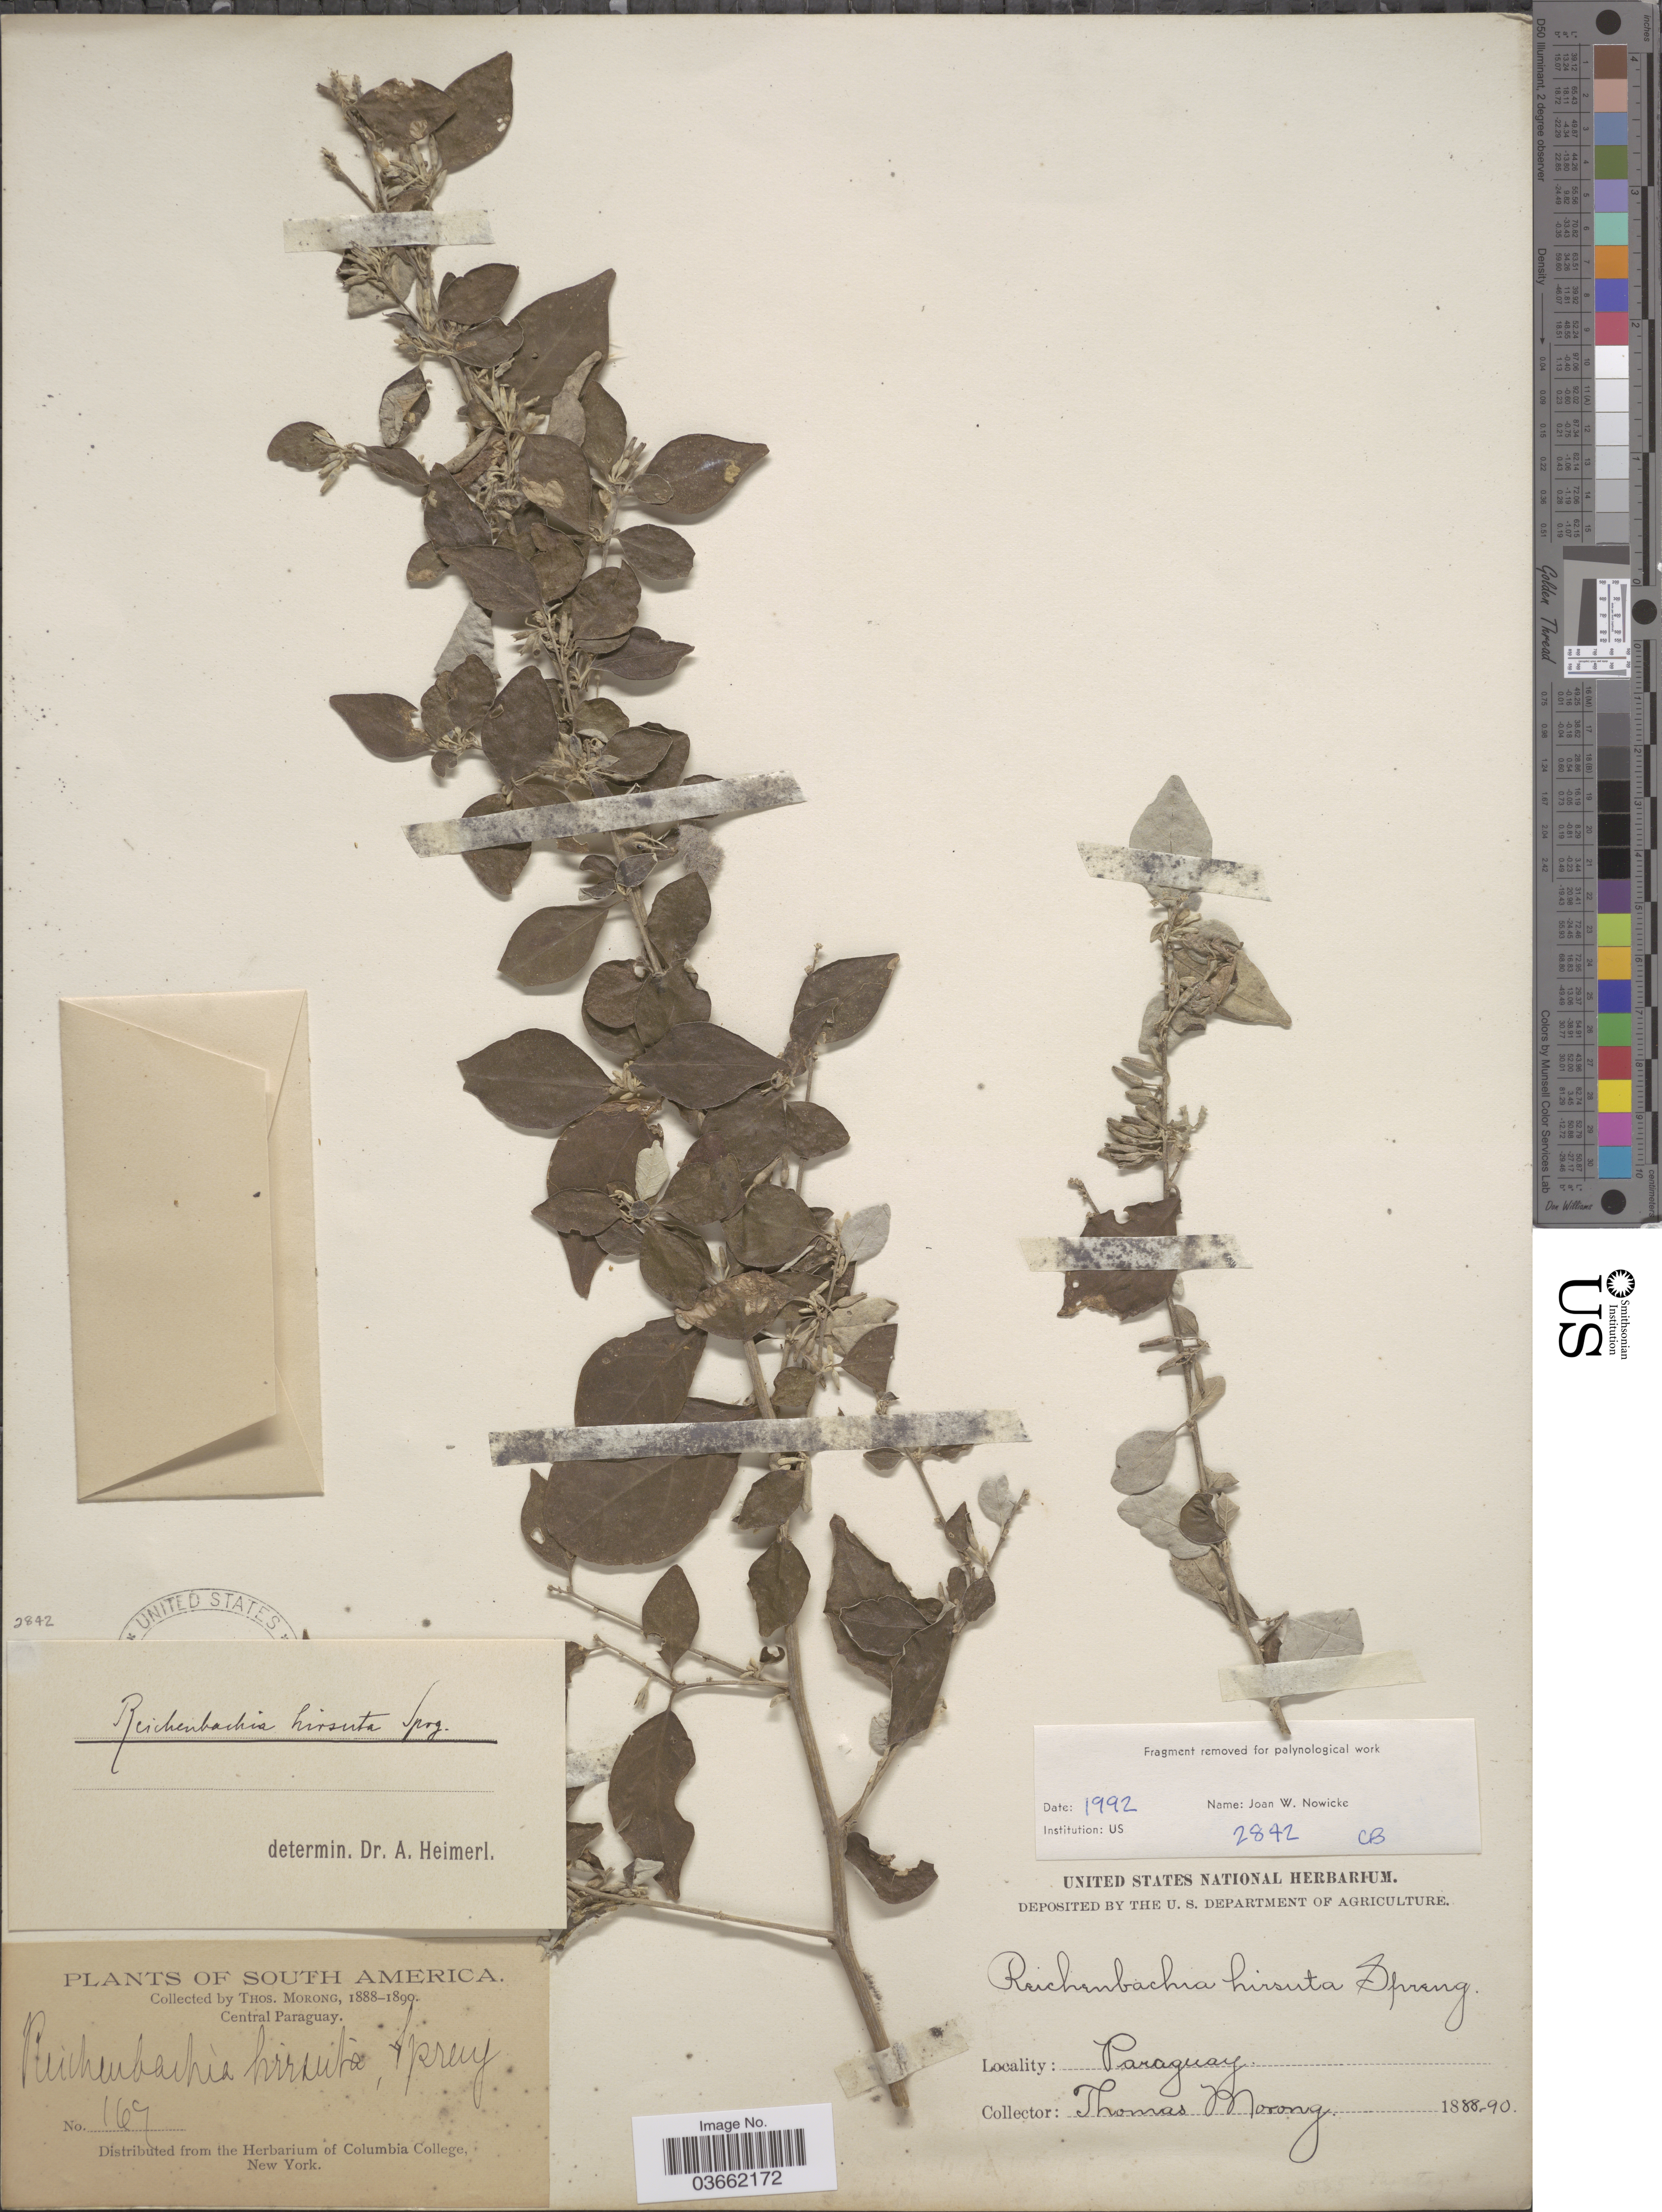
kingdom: Plantae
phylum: Tracheophyta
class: Magnoliopsida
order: Caryophyllales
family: Nyctaginaceae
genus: Reichenbachia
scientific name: Reichenbachia hirsuta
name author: Spreng.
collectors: ex herb. T. Morong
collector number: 169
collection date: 1888/1890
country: Paraguay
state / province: Central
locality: Central Paraguay.